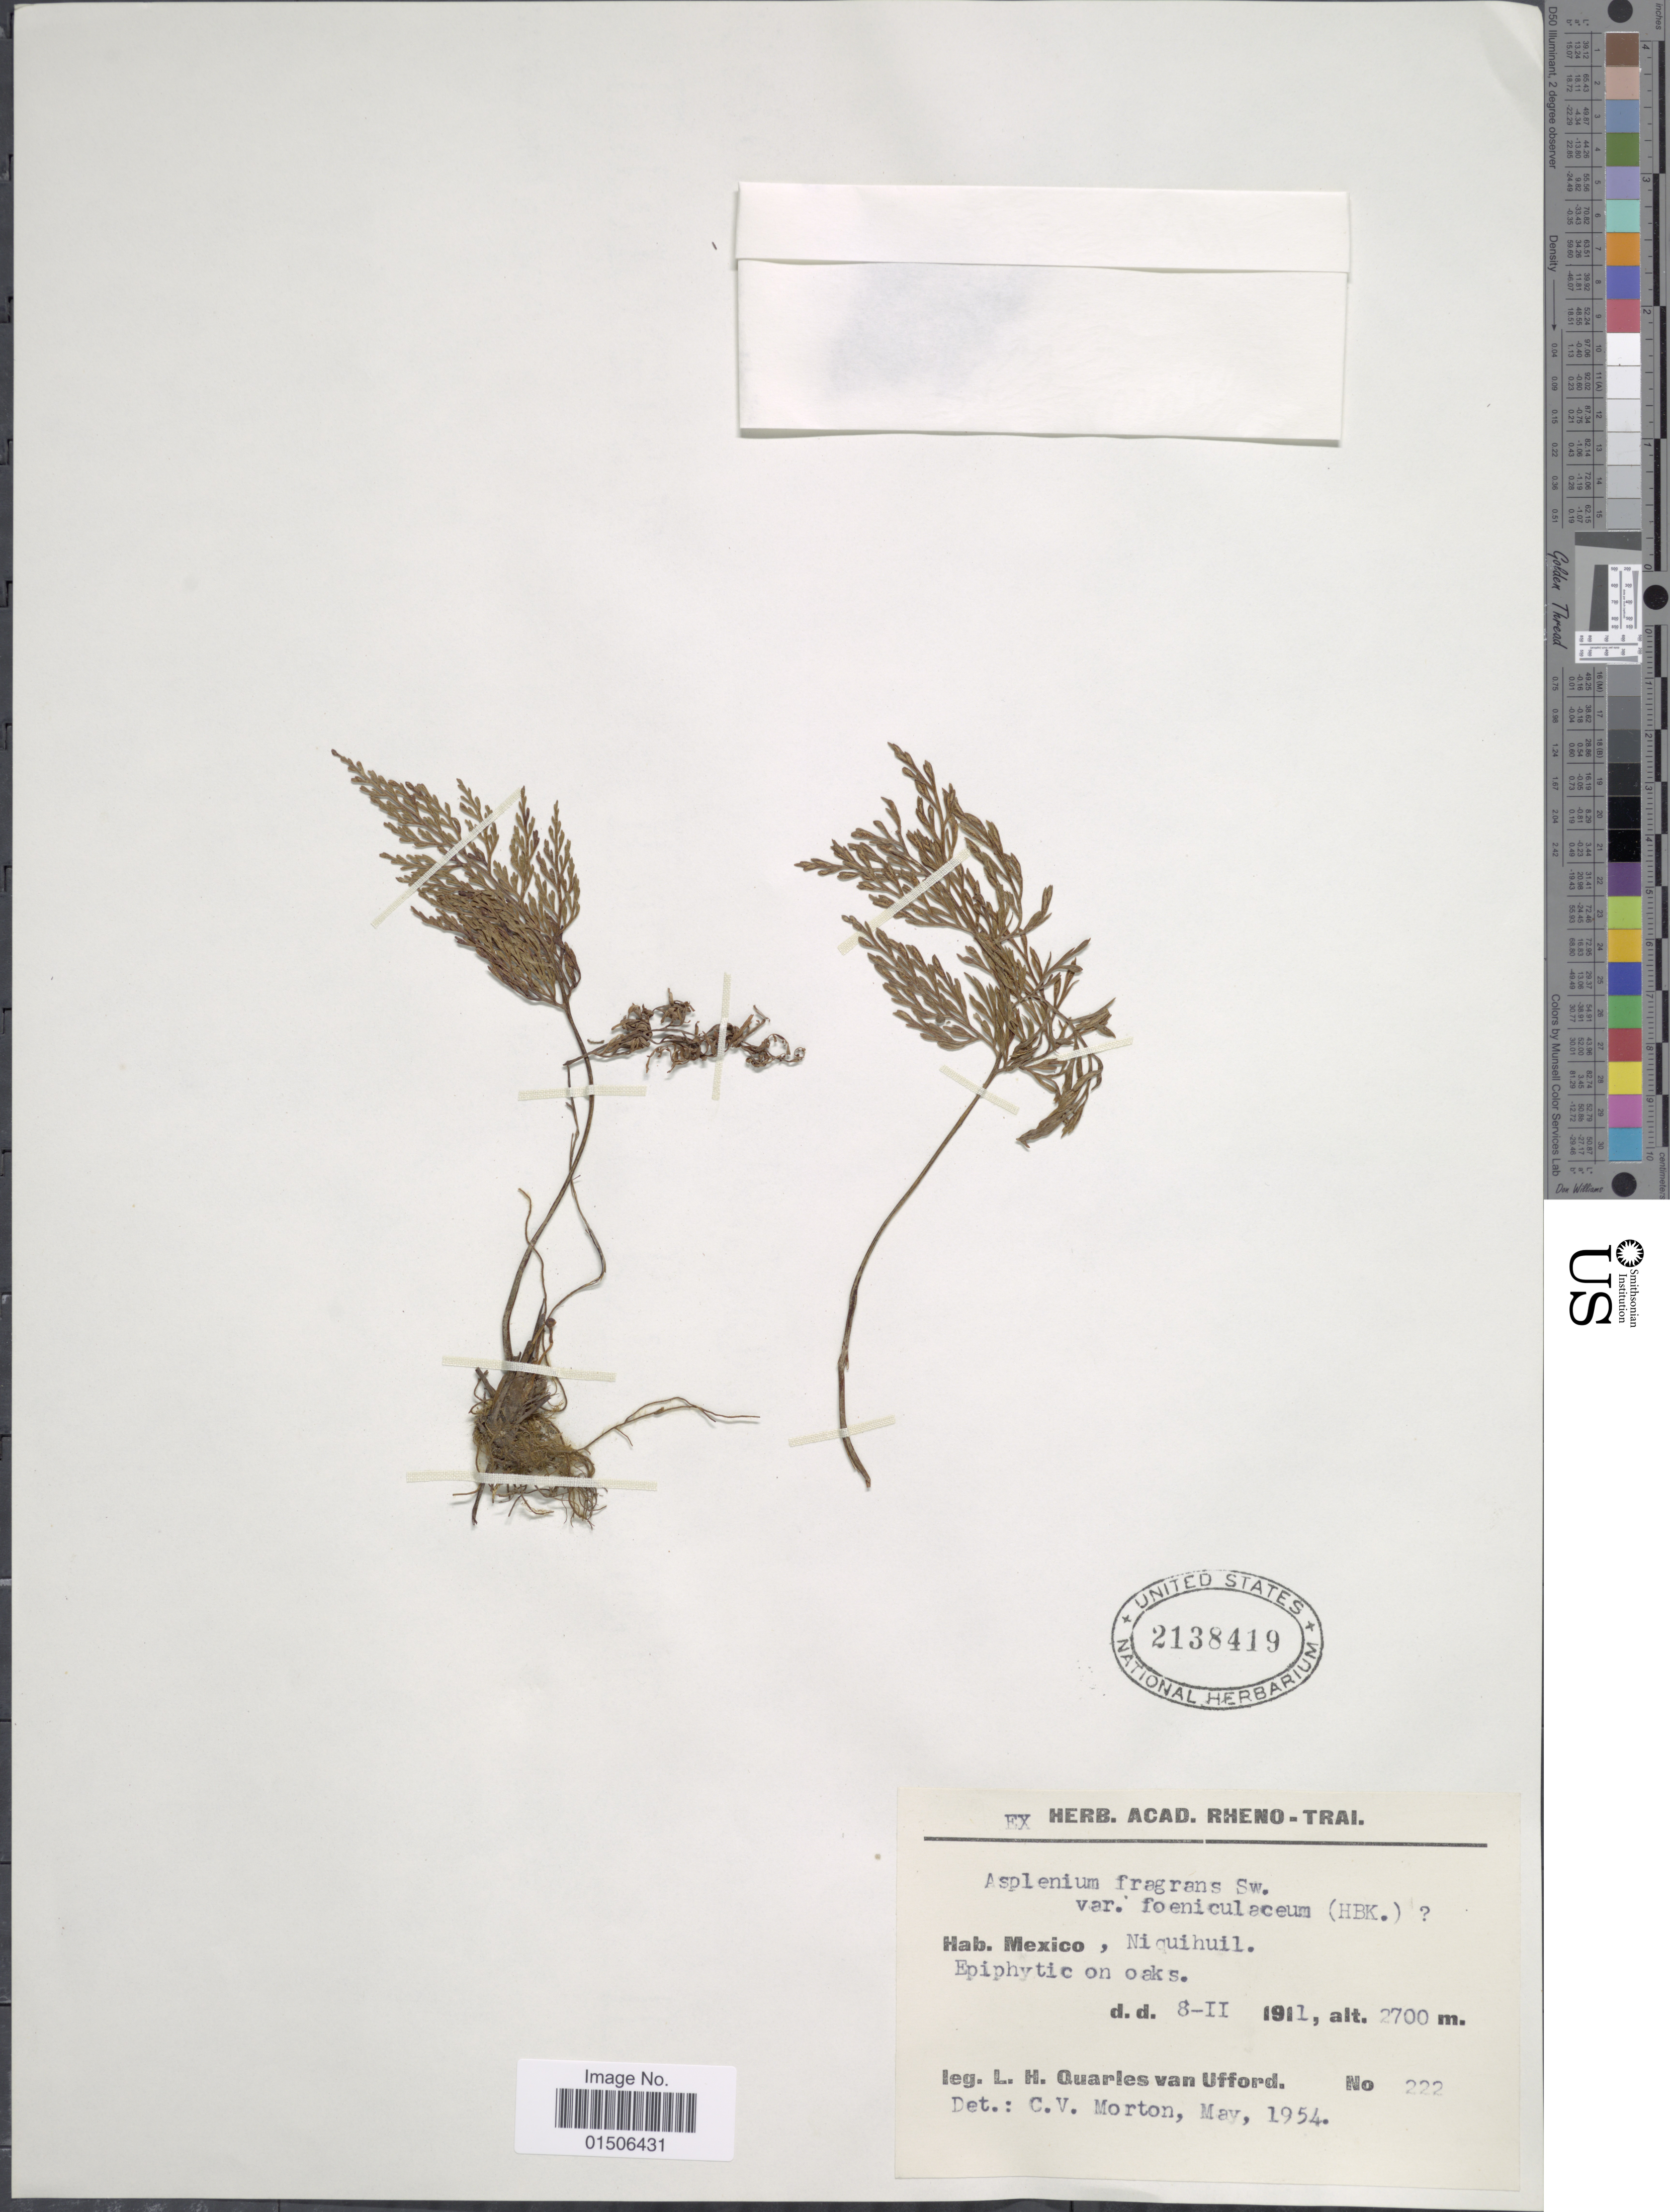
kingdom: Plantae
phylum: Tracheophyta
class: Polypodiopsida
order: Polypodiales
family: Aspleniaceae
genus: Asplenium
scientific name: Asplenium fragrans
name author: Sw.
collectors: Quarles van Ufford, L. H.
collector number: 222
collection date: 1911-02-08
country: Mexico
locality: Niquihuil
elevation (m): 2700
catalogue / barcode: US 2138419